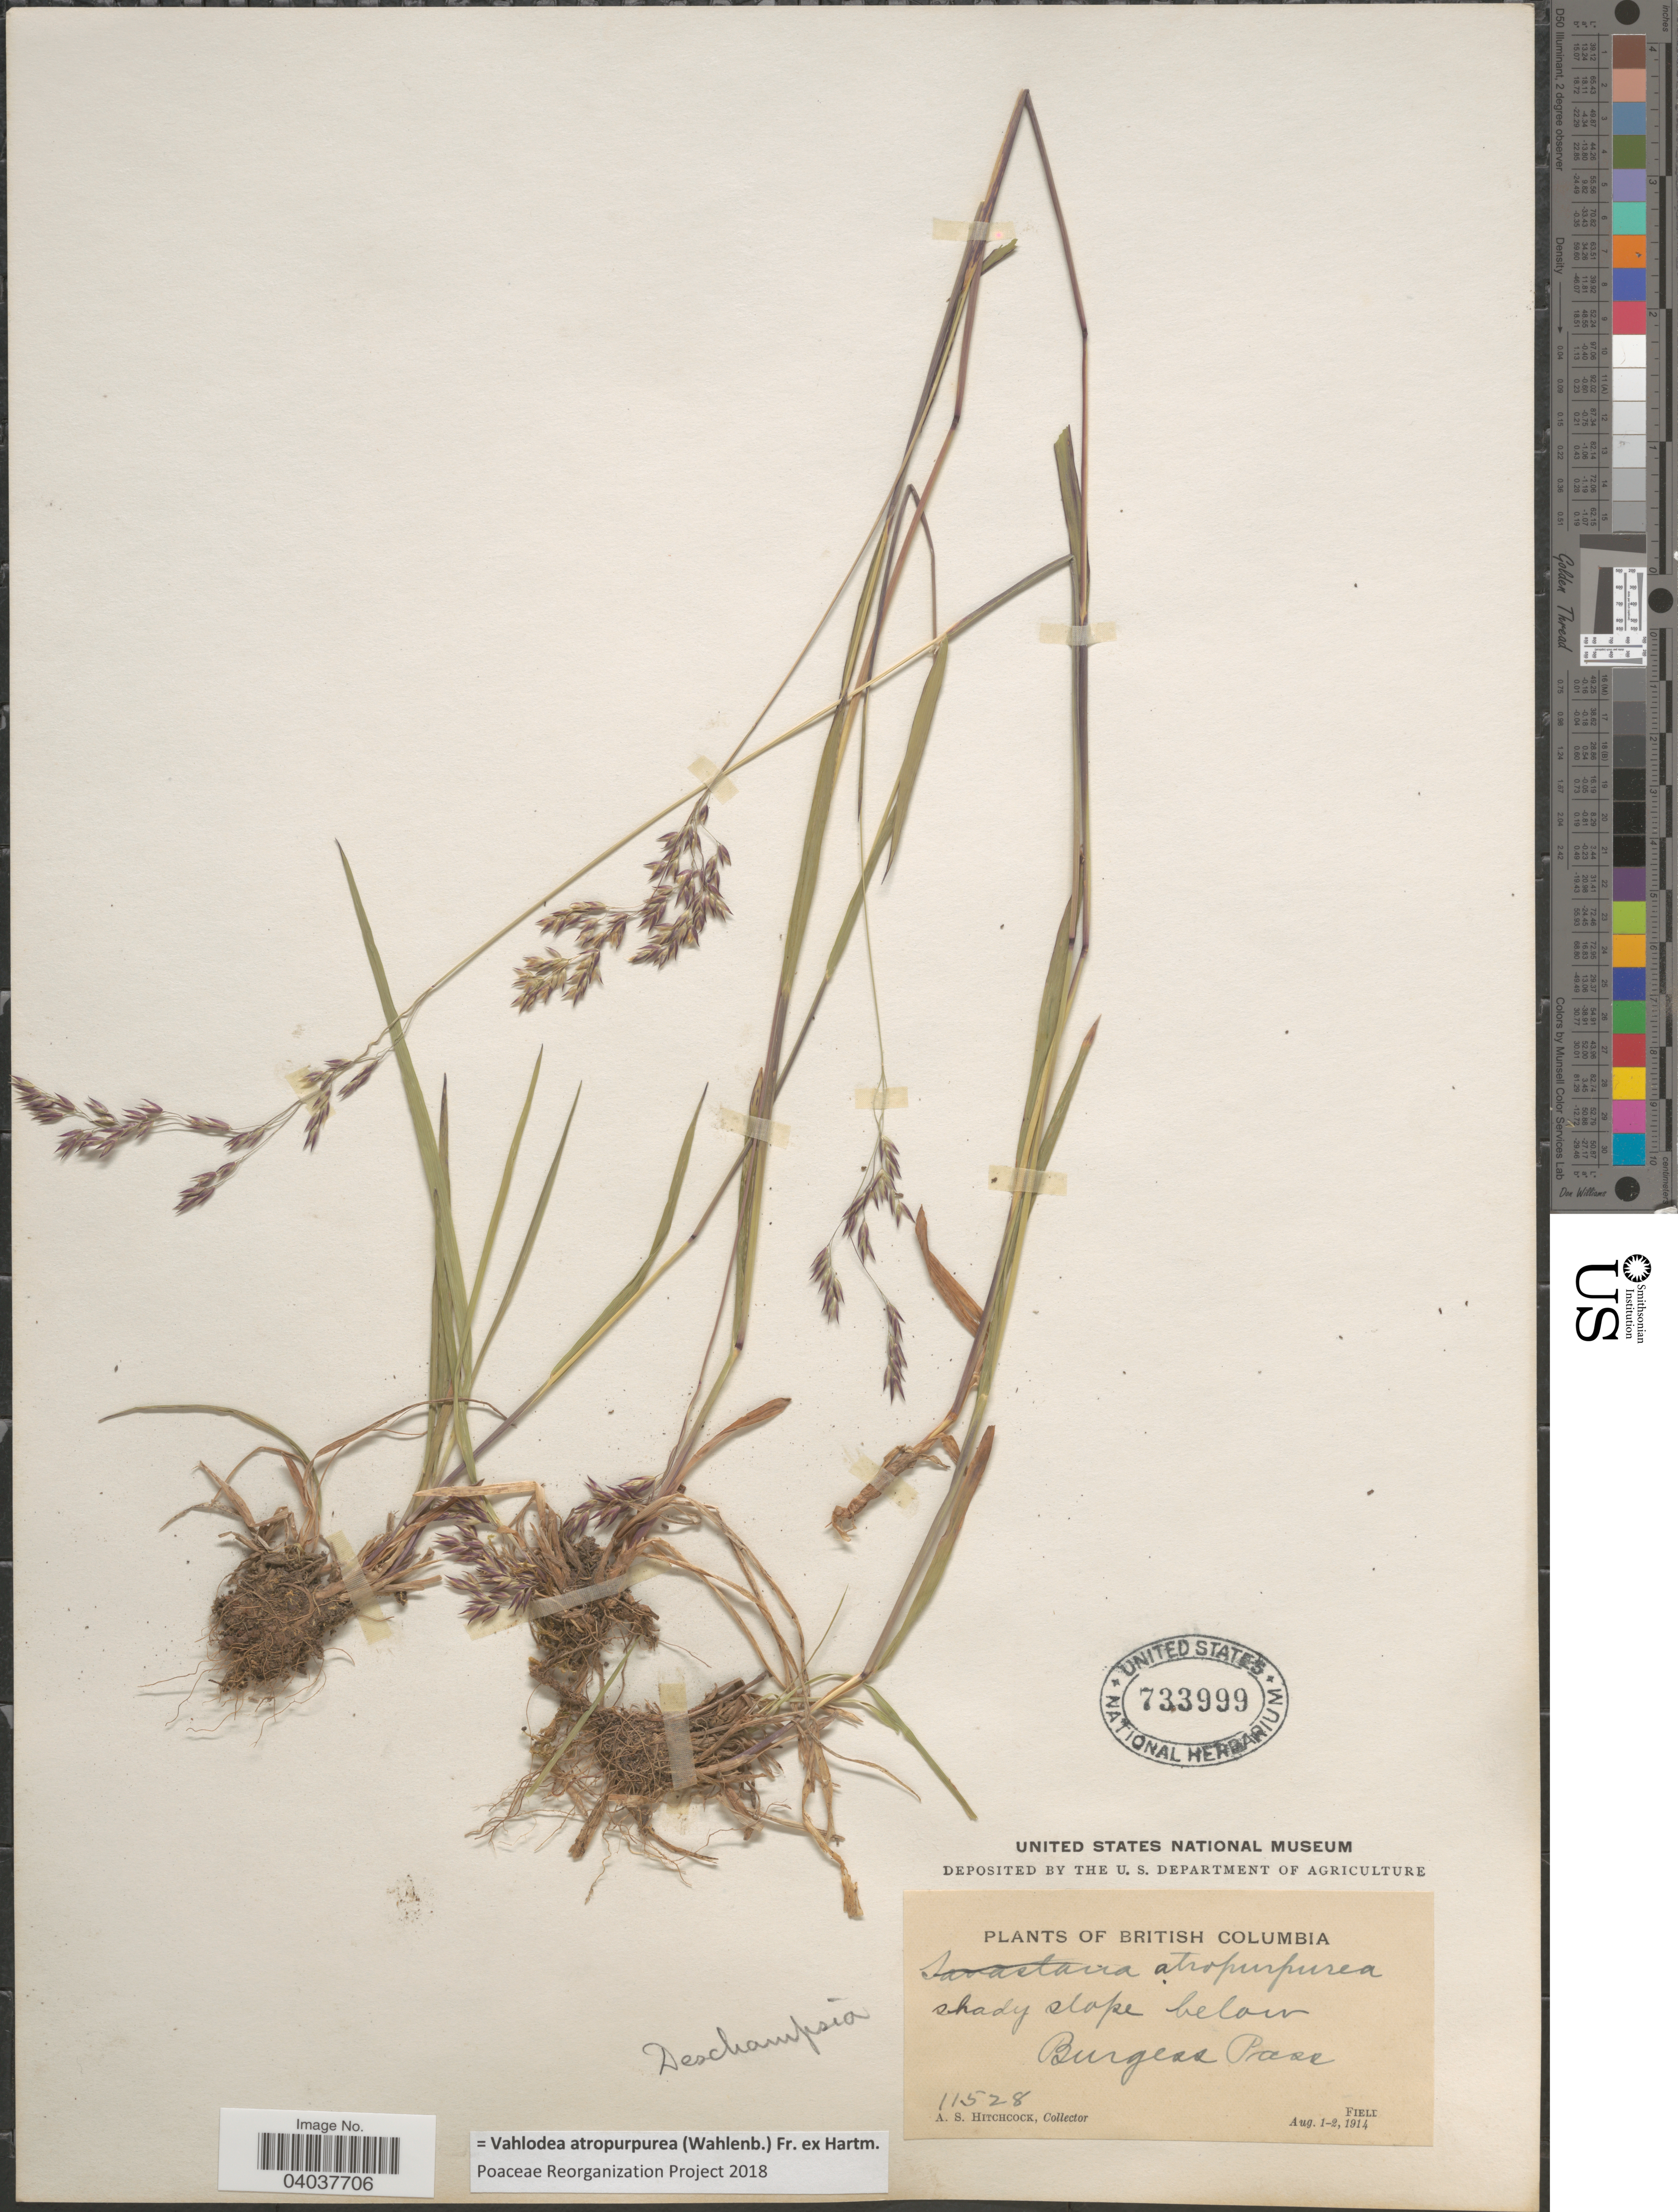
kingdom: Plantae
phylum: Tracheophyta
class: Liliopsida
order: Poales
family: Poaceae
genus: Vahlodea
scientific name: Vahlodea atropurpurea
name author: (Wahlenb.) Fr. ex Hartm.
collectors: A. S. Hitchcock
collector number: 11528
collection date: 1914-08-01/1914-08-02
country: Canada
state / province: British Columbia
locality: Slope below Burgess Pass. Field.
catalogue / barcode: US 733999